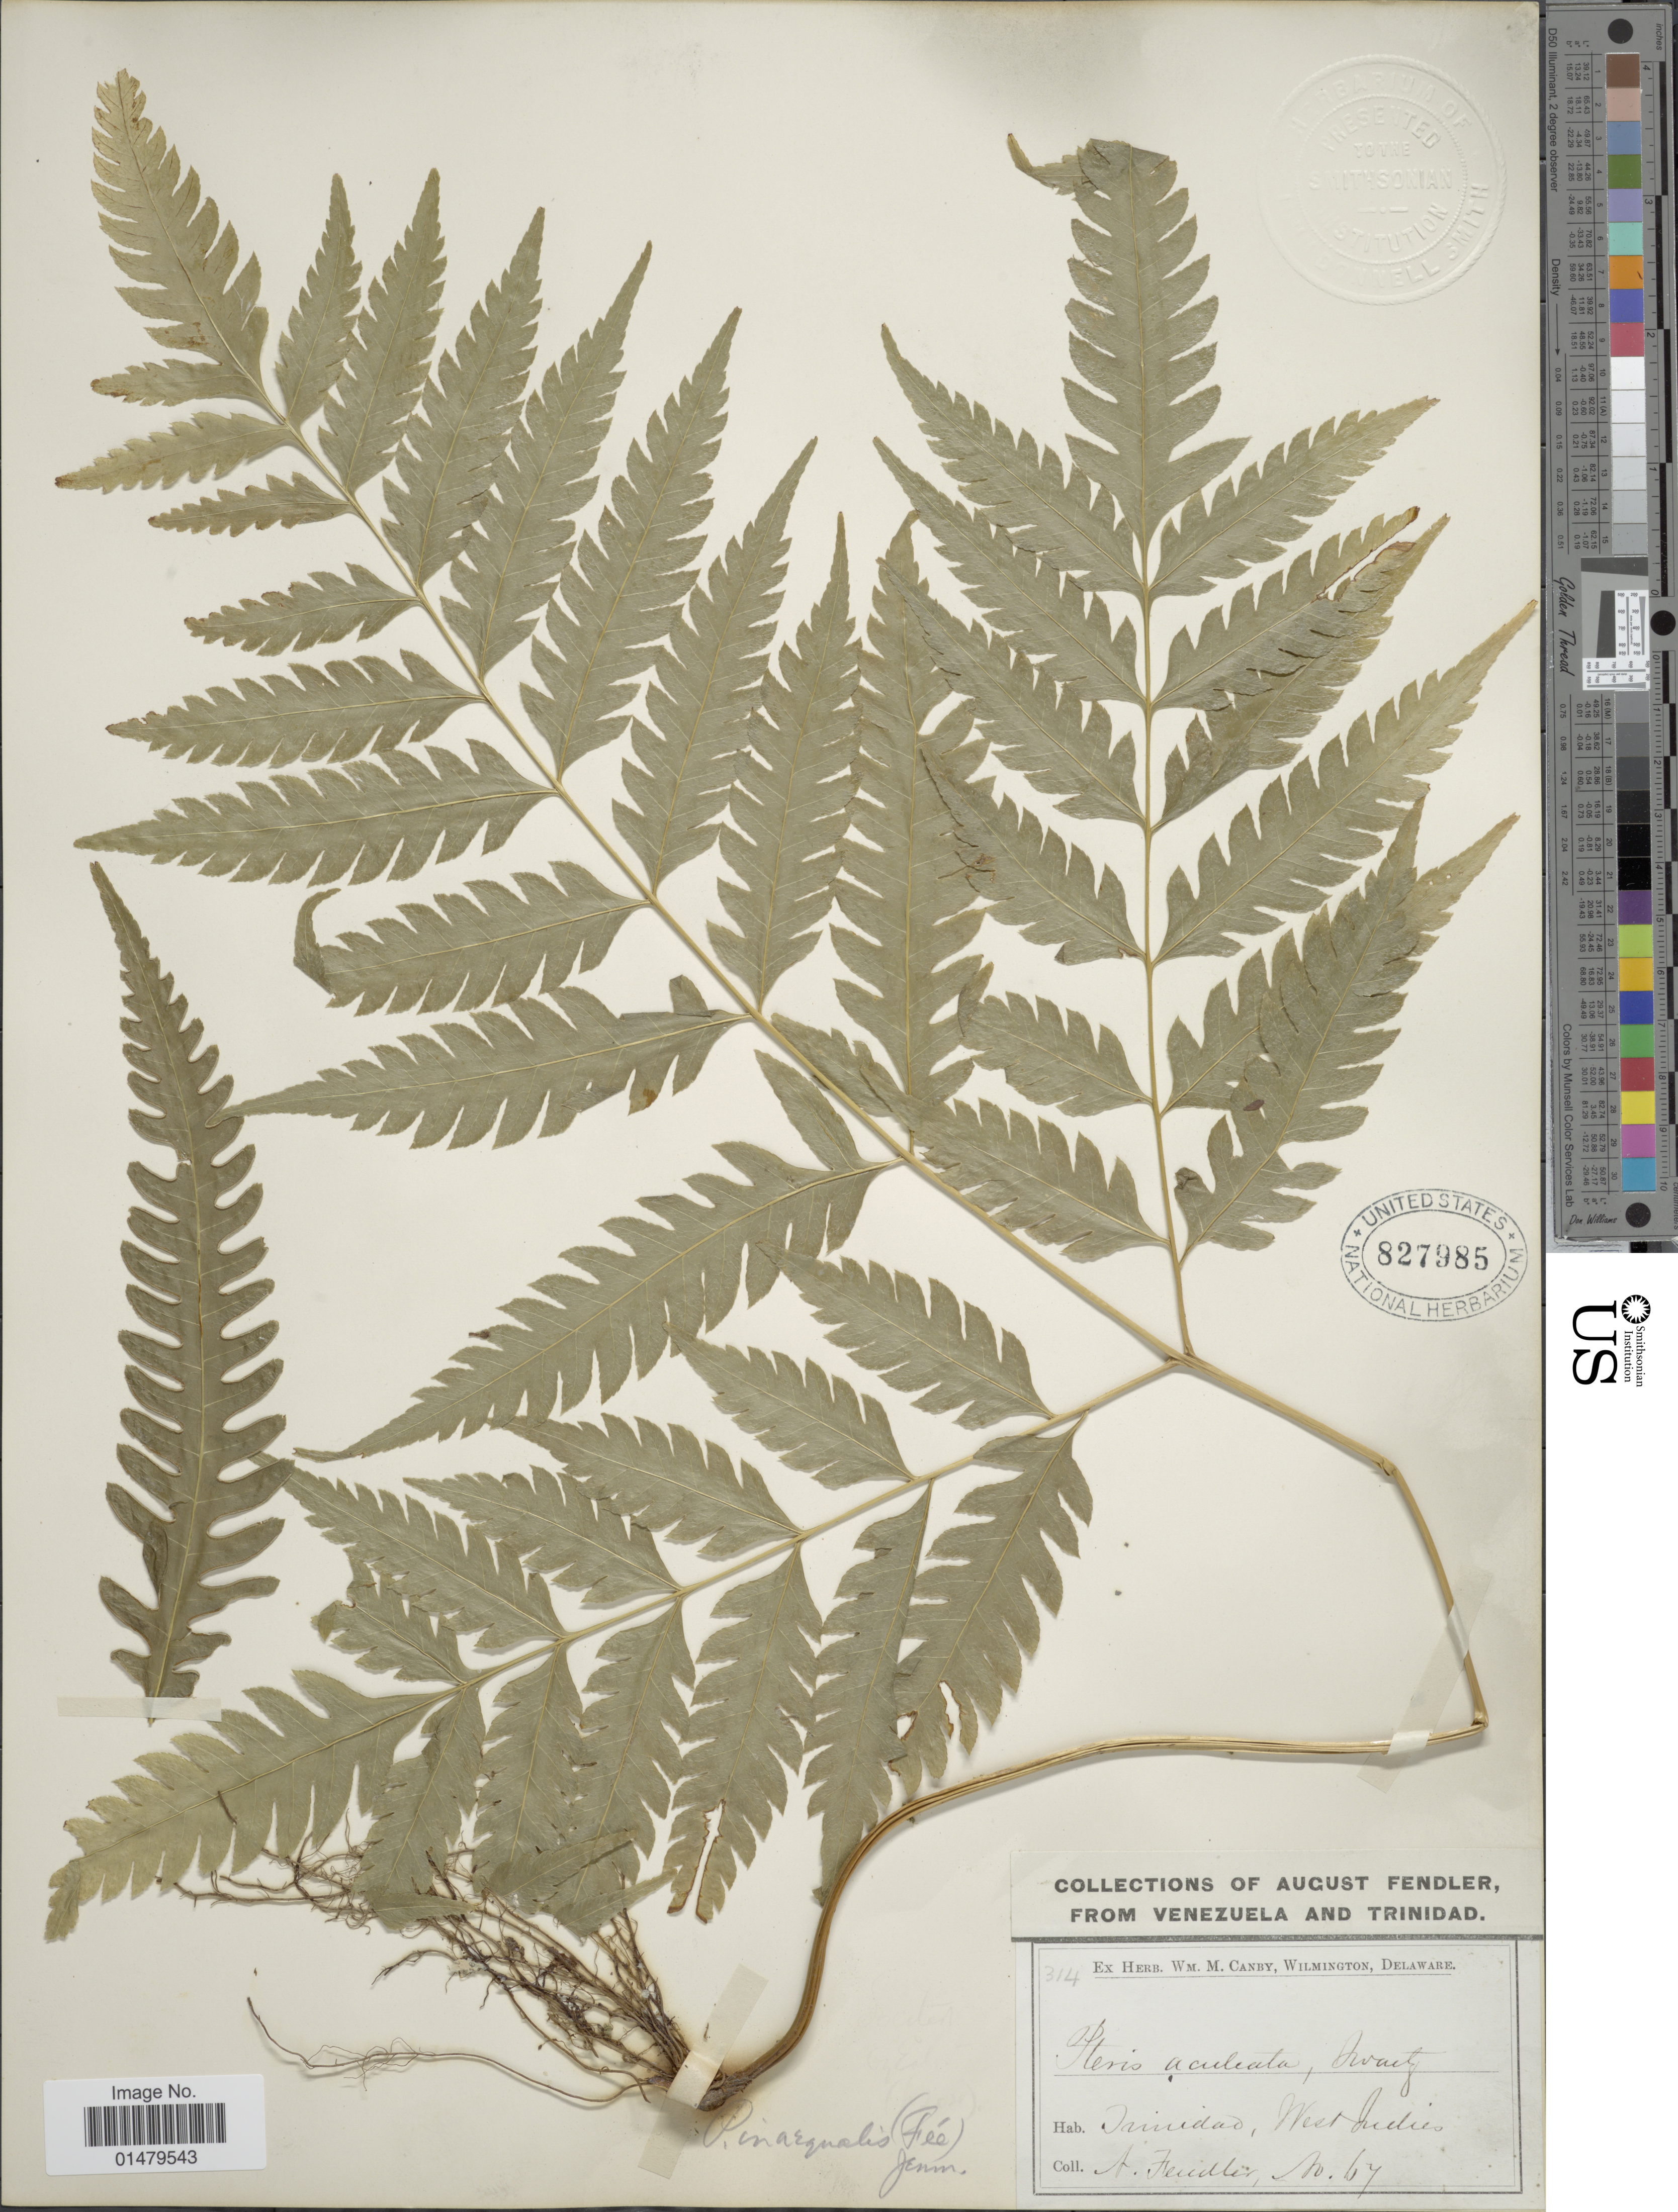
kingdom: Plantae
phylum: Tracheophyta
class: Polypodiopsida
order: Polypodiales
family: Pteridaceae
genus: Pteris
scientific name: Pteris inaequalis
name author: (Fée) Jenman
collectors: A. Fendler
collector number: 67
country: Trinidad and Tobago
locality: Trinidad.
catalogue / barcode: US 827985